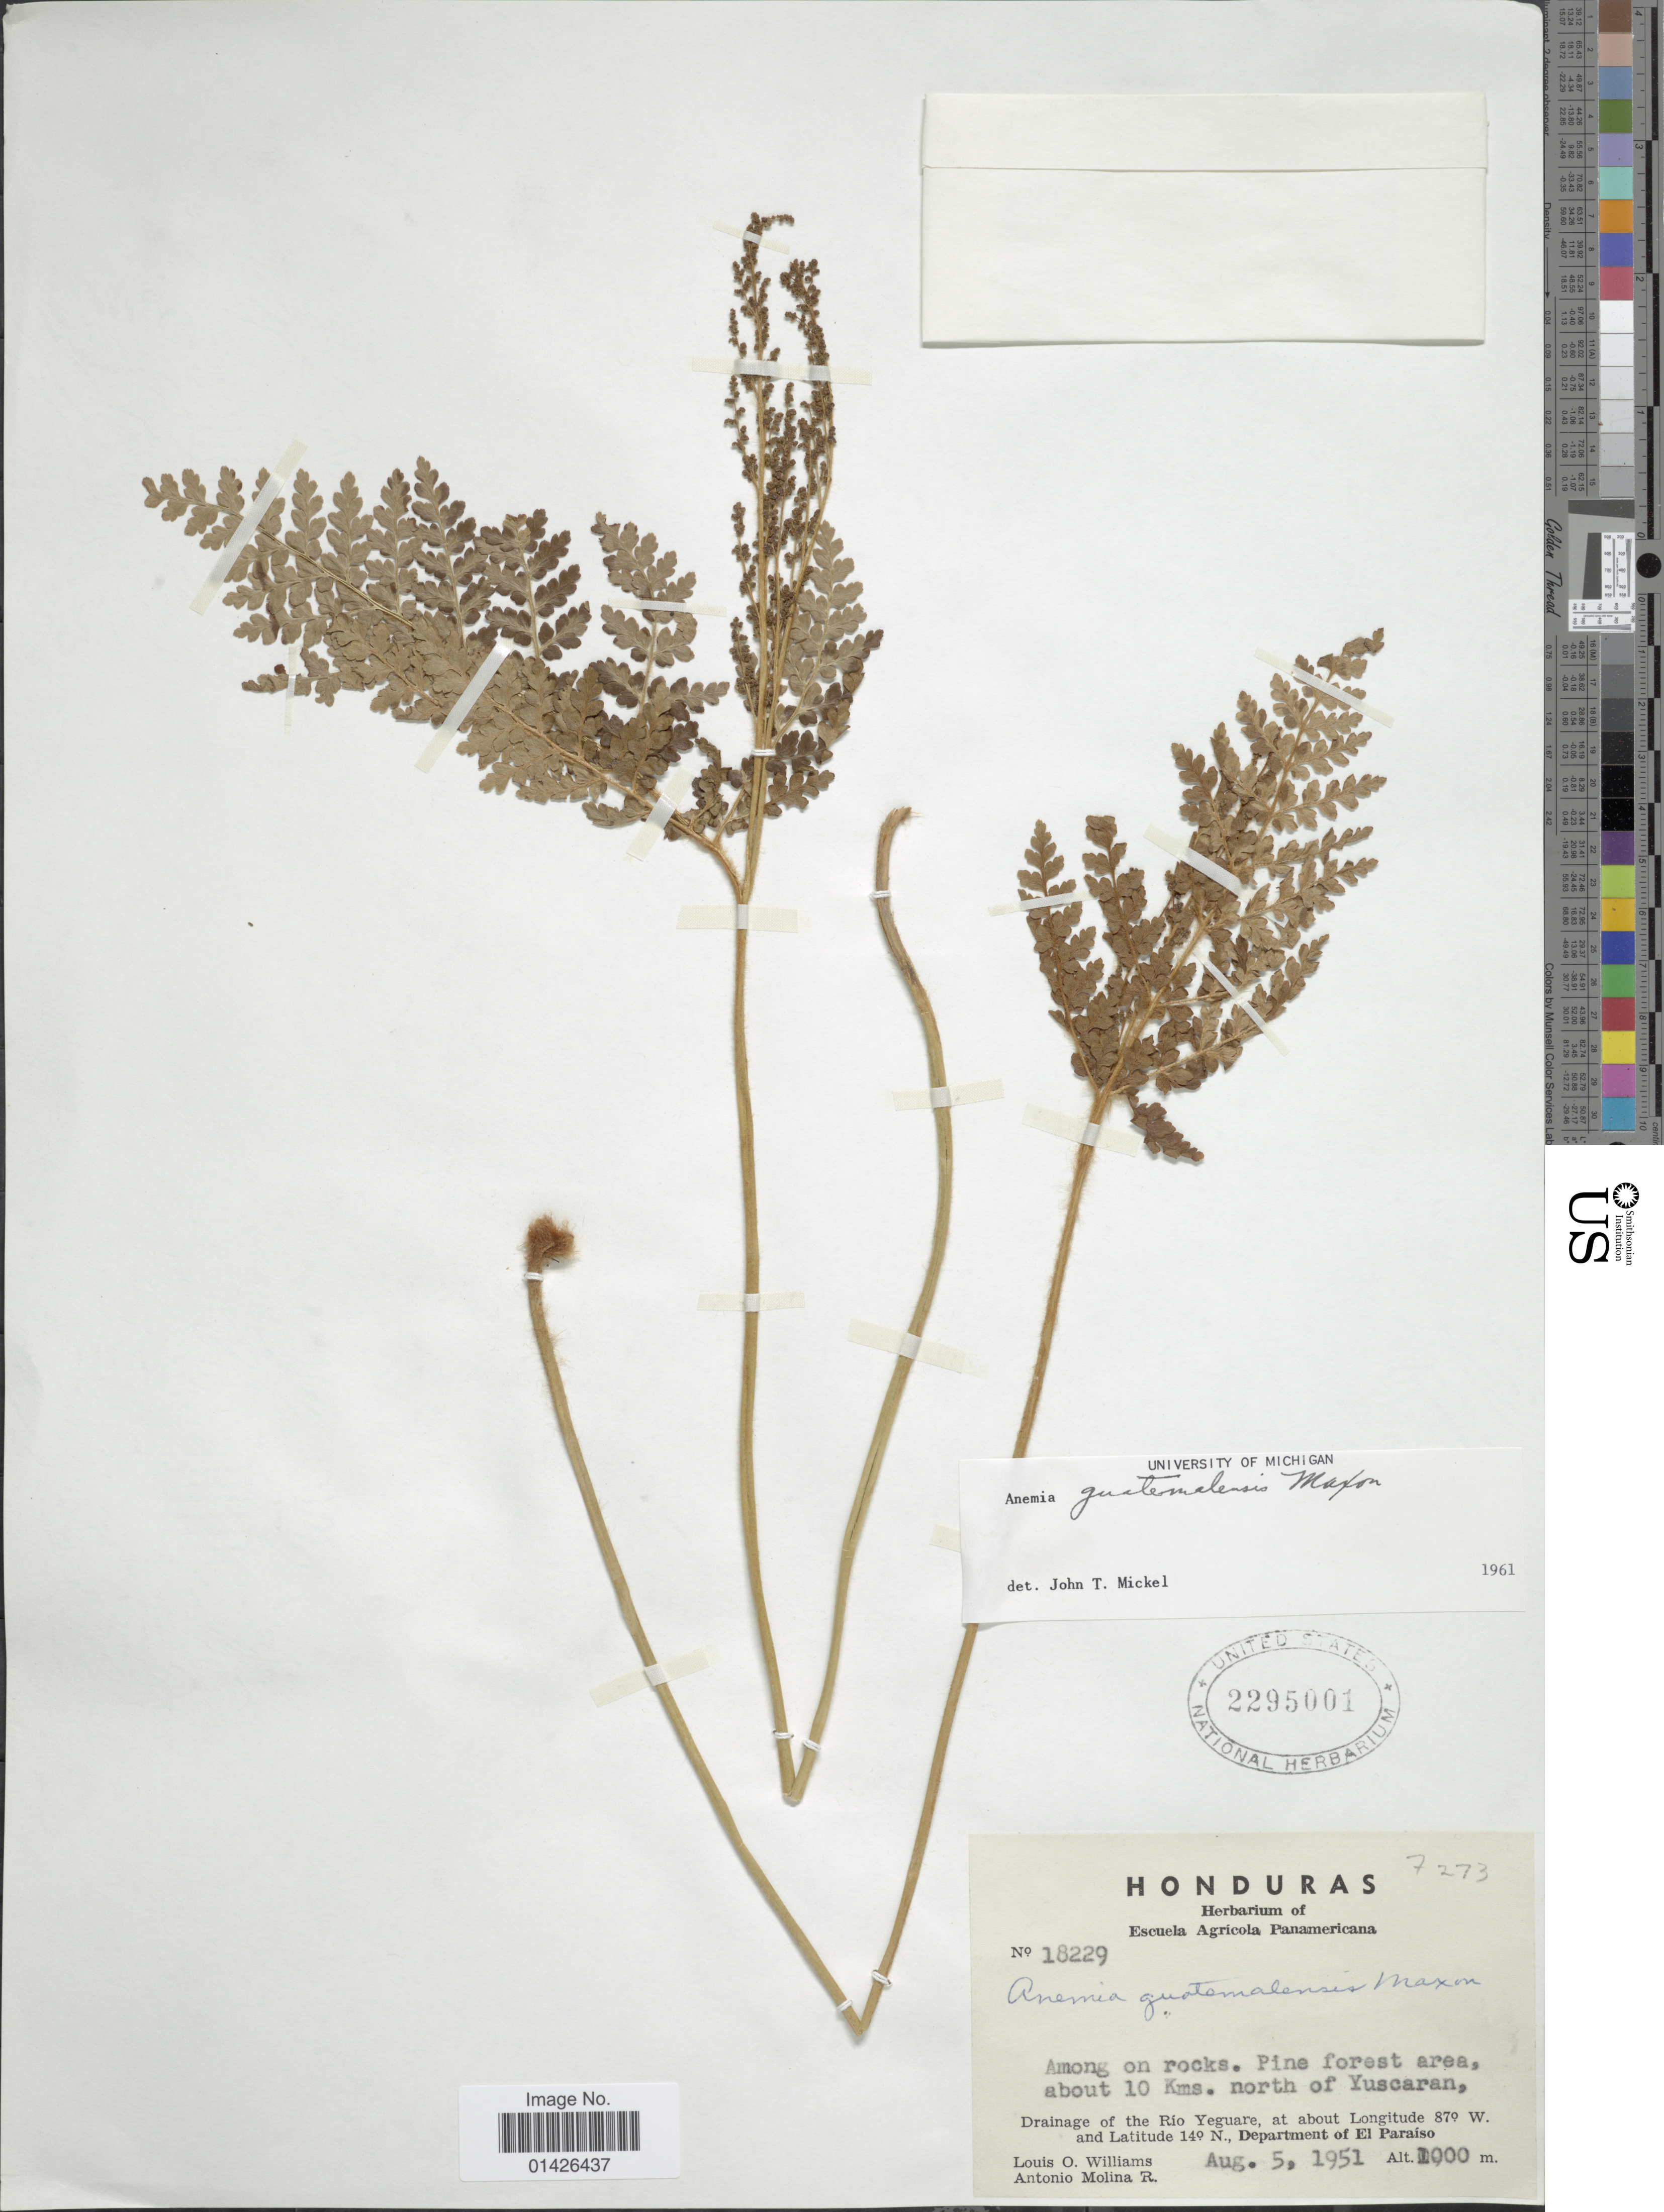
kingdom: Plantae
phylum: Tracheophyta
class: Polypodiopsida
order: Schizaeales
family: Anemiaceae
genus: Anemia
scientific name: Anemia guatemalensis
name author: Maxon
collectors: L. O. Williams & A. Molina R.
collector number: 18229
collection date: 1951-08-05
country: Honduras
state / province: El Paraíso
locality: About 10 kms north of Yuscaran, Drainage of the Rio Yeguare, Department of El Paraiso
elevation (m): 1900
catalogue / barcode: US 2295001